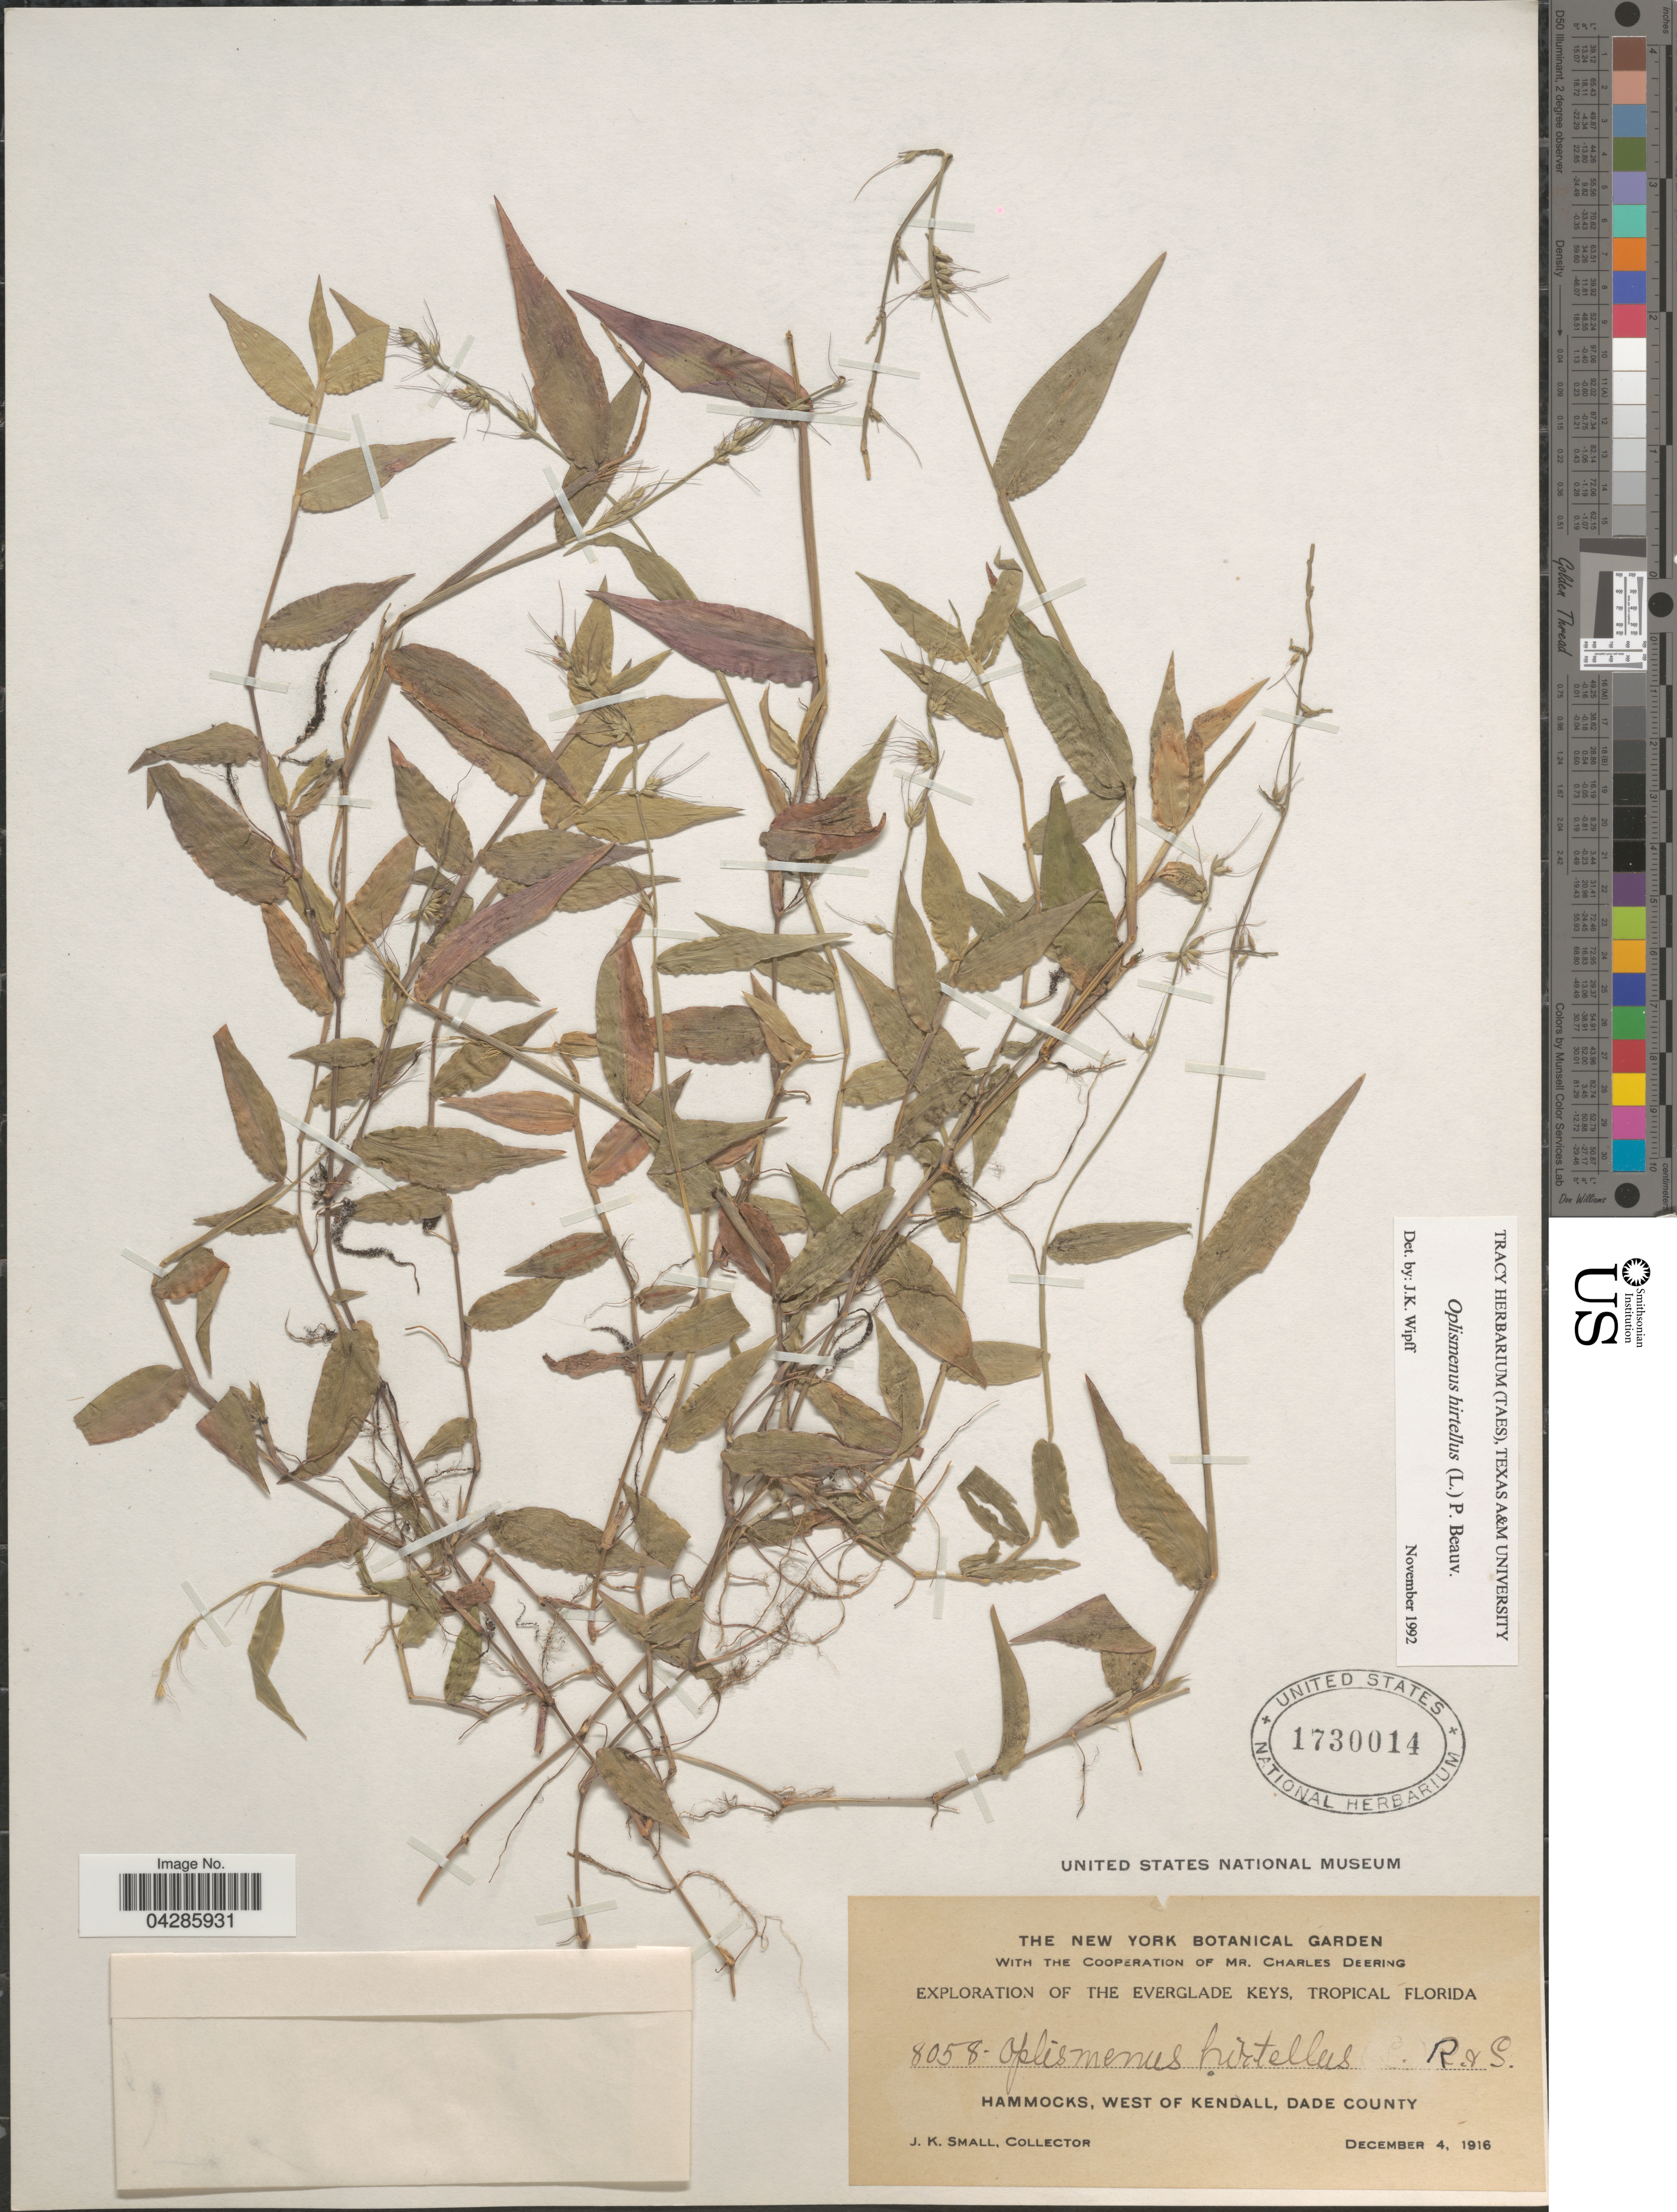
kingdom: Plantae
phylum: Tracheophyta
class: Liliopsida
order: Poales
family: Poaceae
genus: Oplismenus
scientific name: Oplismenus hirtellus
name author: (L.) P. Beauv.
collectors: J. K. Small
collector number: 8058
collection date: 1916-12-04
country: United States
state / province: Florida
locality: Exploration of the Everglade Keys, Tropical Florida. Hammocks, west of Kendall, Dade County.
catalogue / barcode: US 1730014